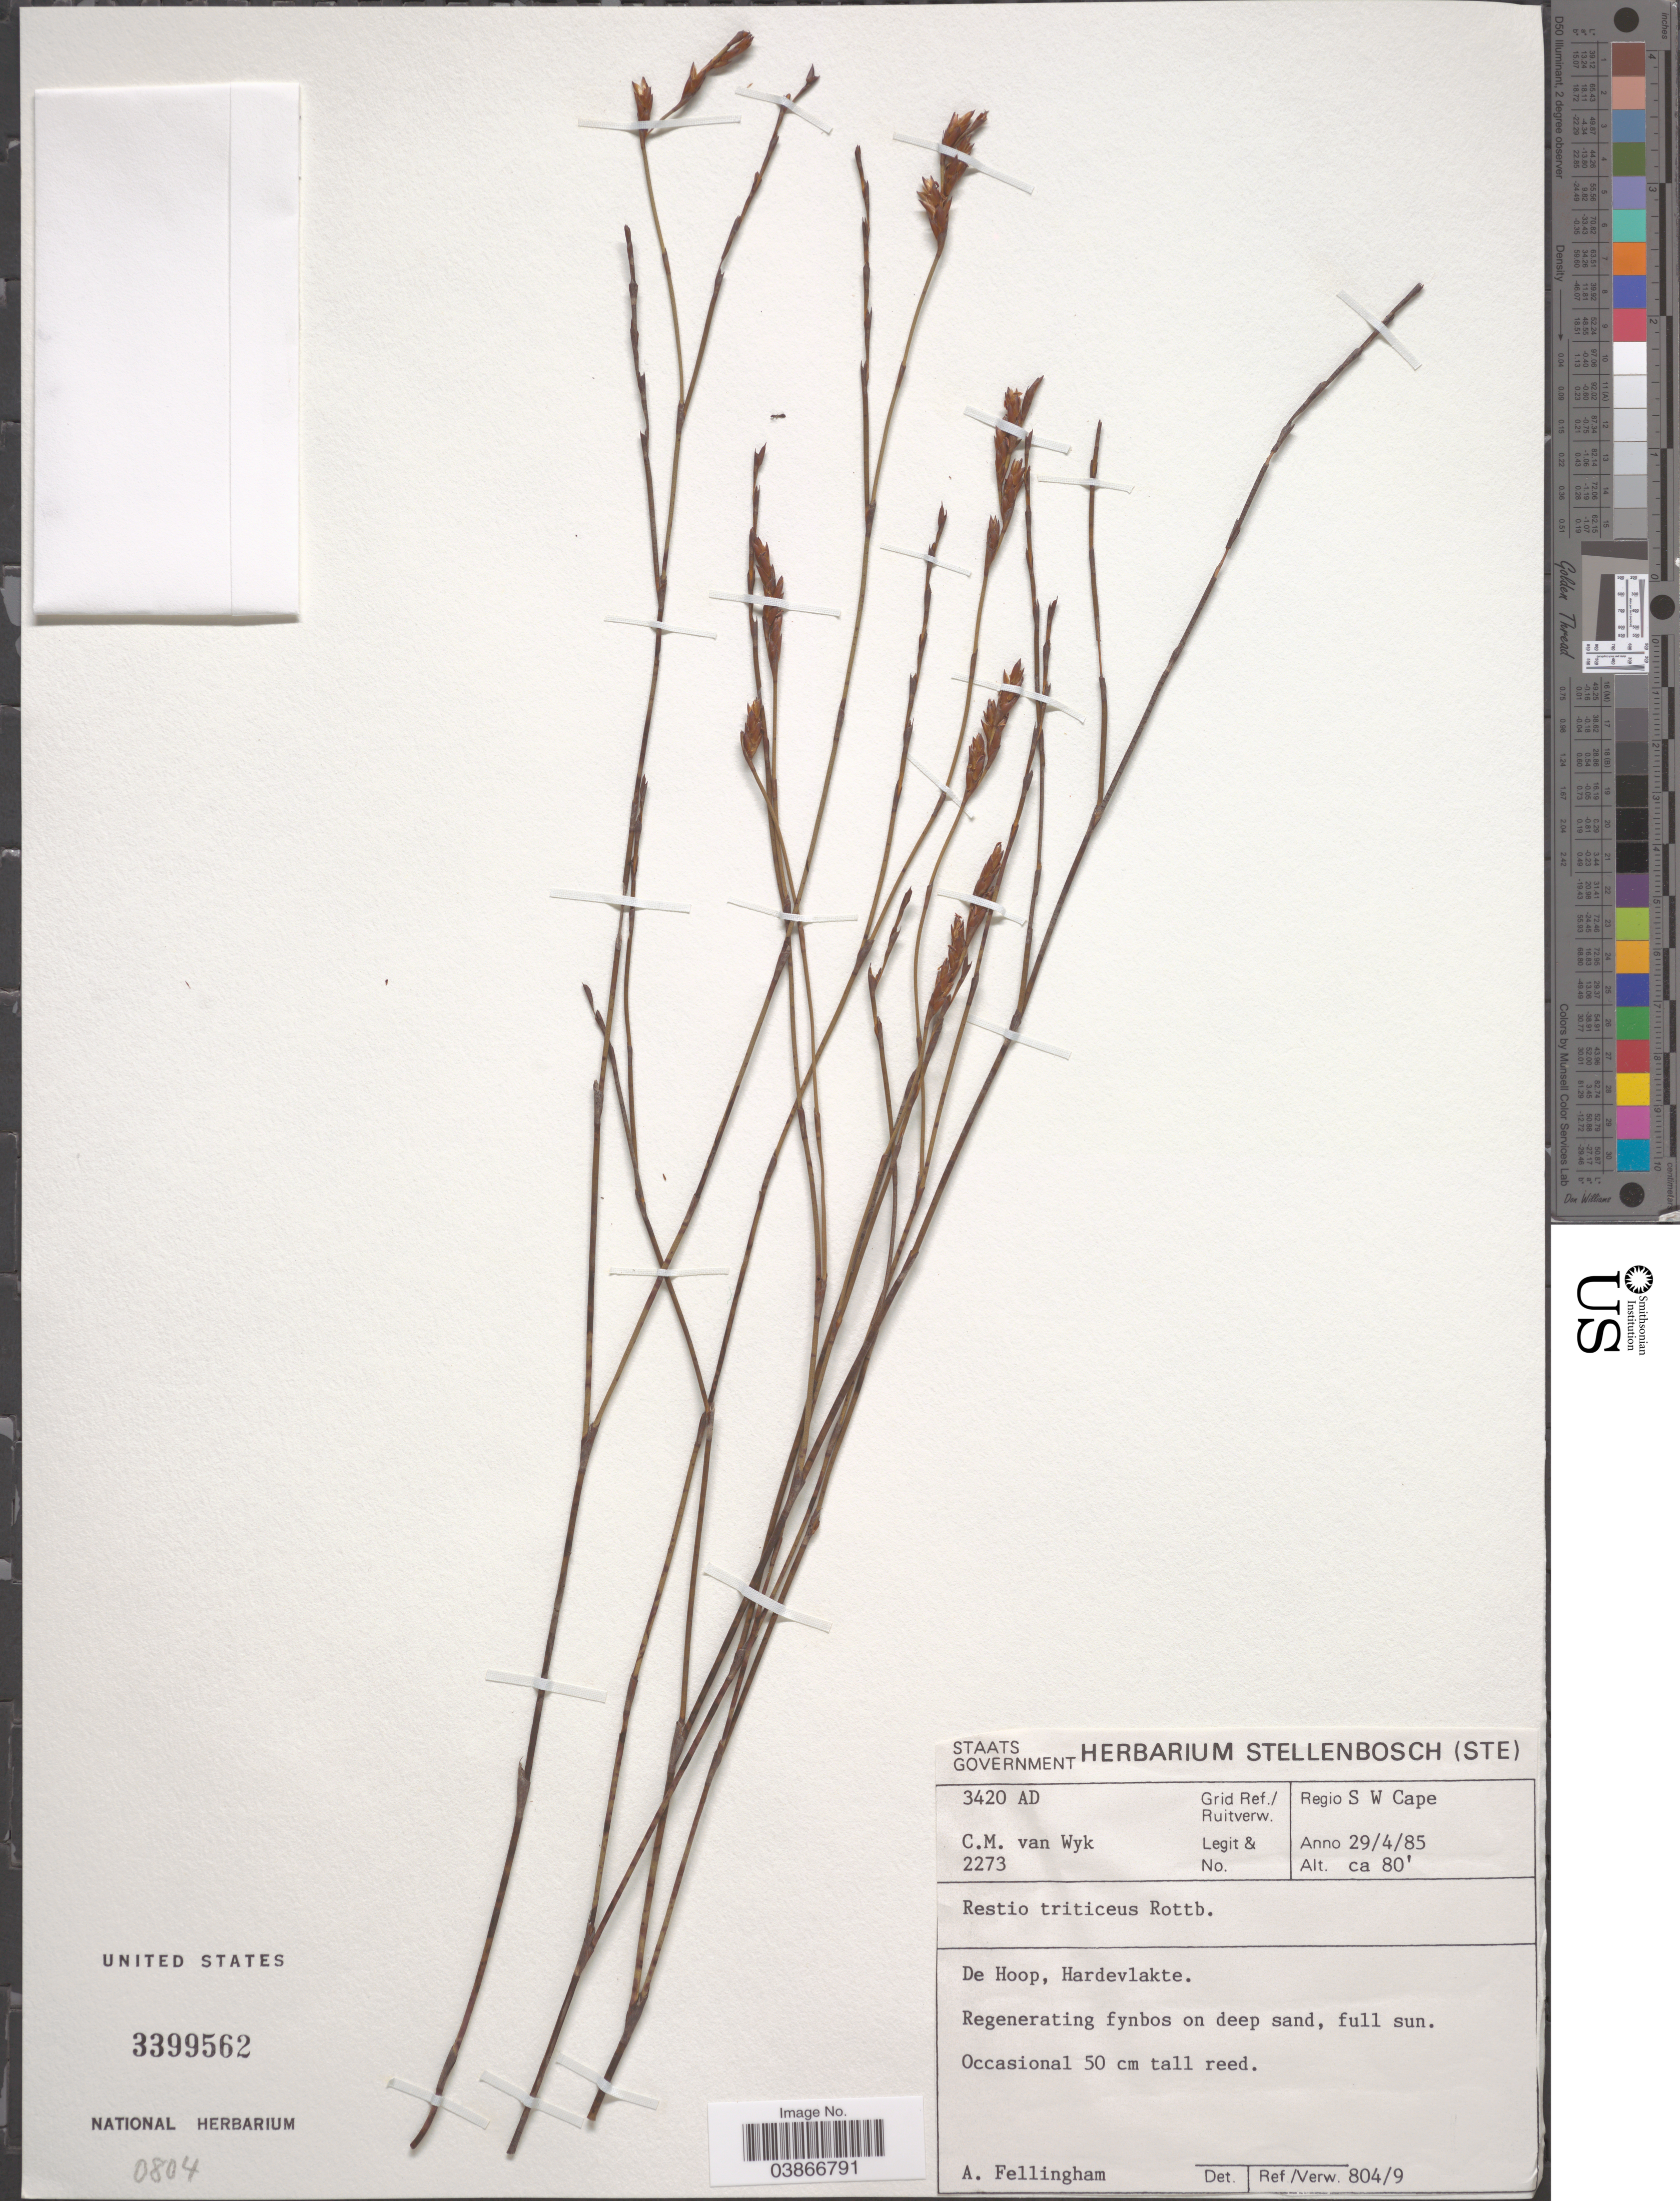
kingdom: Plantae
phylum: Tracheophyta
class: Liliopsida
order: Poales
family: Restionaceae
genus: Restio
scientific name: Restio triticeus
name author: Rottb.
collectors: C. Van Wyk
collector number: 2273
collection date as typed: Transcribed d/m/y: 29/4/85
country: South Africa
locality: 3420 AD Grid Ref./Ruitverw. Regio S W Cape. De Hoop, Hardevlakte.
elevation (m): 24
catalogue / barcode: US 3399562